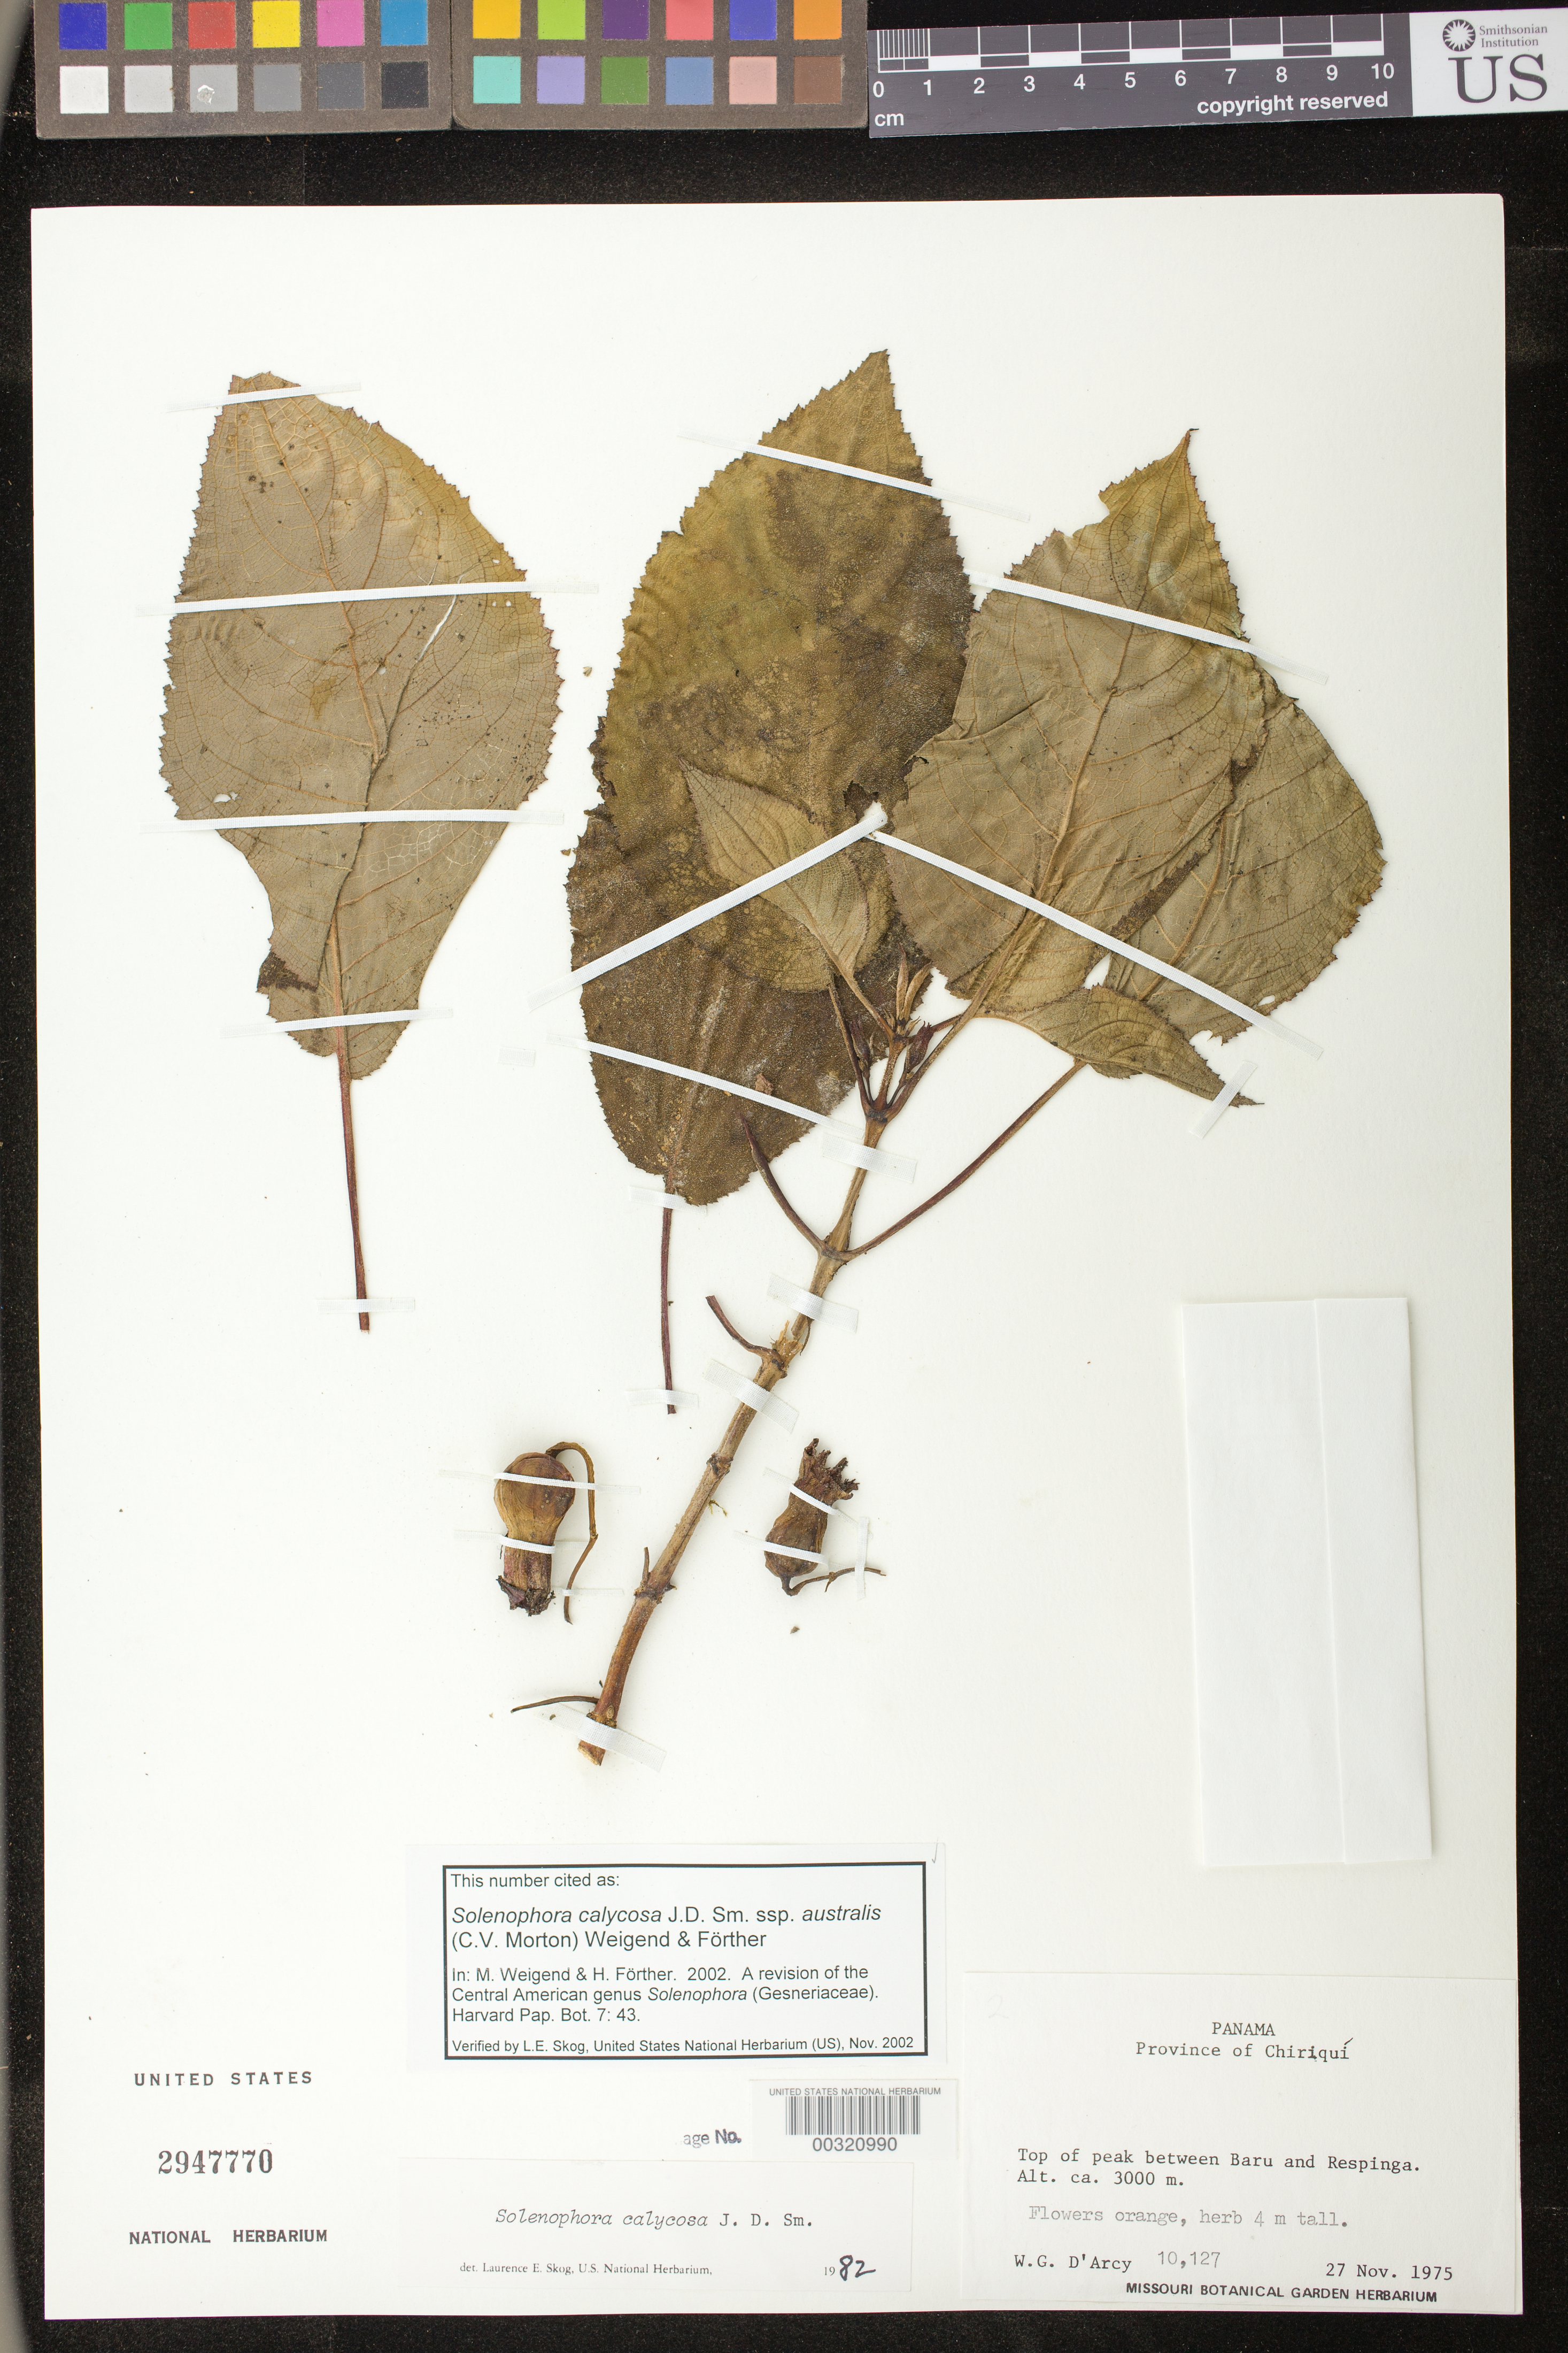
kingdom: Plantae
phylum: Tracheophyta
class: Magnoliopsida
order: Lamiales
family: Gesneriaceae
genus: Solenophora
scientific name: Solenophora calycosa subsp. australis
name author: (C.V. Morton) Weigend & Förther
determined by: Weigend; Förther, Harald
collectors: W. G. D'Arcy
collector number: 10127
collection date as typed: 27 Nov 1975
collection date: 1975-11-27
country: Panama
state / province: Chiriquí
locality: Top of peak between Baru and Respinga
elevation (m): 3000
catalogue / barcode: US 2947770